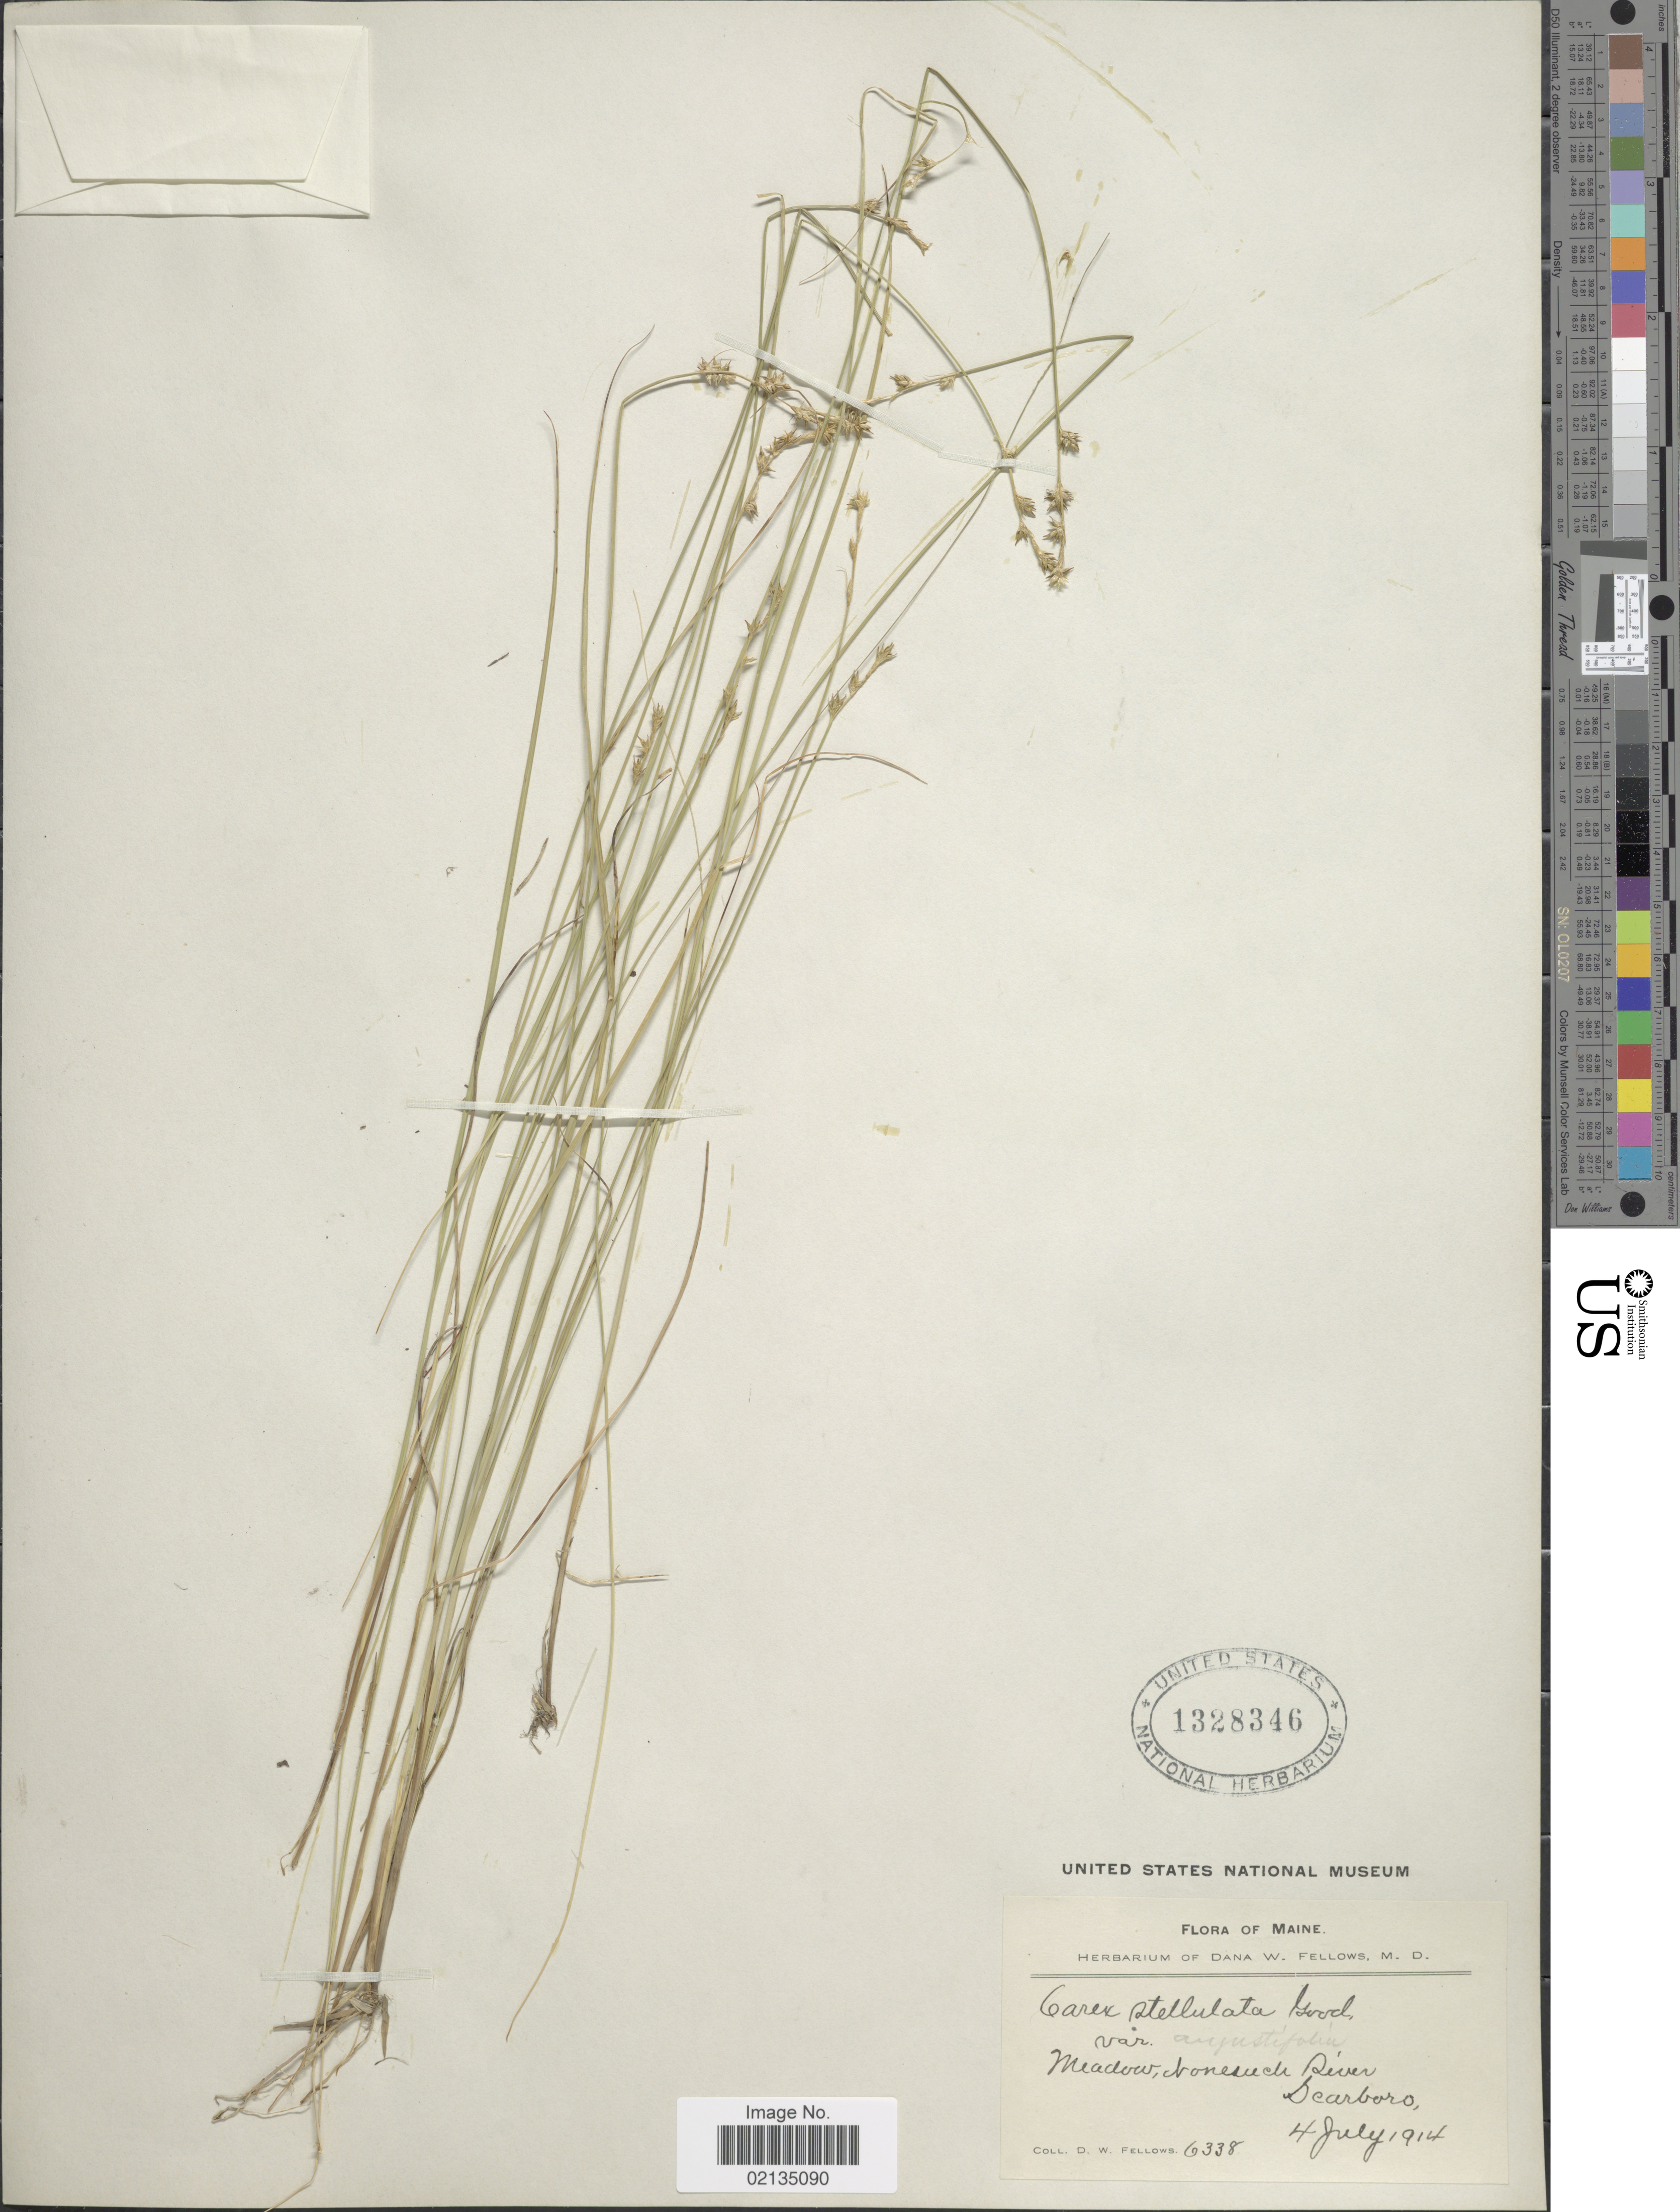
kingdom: Plantae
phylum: Tracheophyta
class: Liliopsida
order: Poales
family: Cyperaceae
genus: Carex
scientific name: Carex echinata subsp. echinata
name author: Murray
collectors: D. W. Fellows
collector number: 6338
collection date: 1914-07-04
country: United States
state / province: Maine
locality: Maine, Meadow. Nonesuck River, Dearboro.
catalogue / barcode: US 1328346